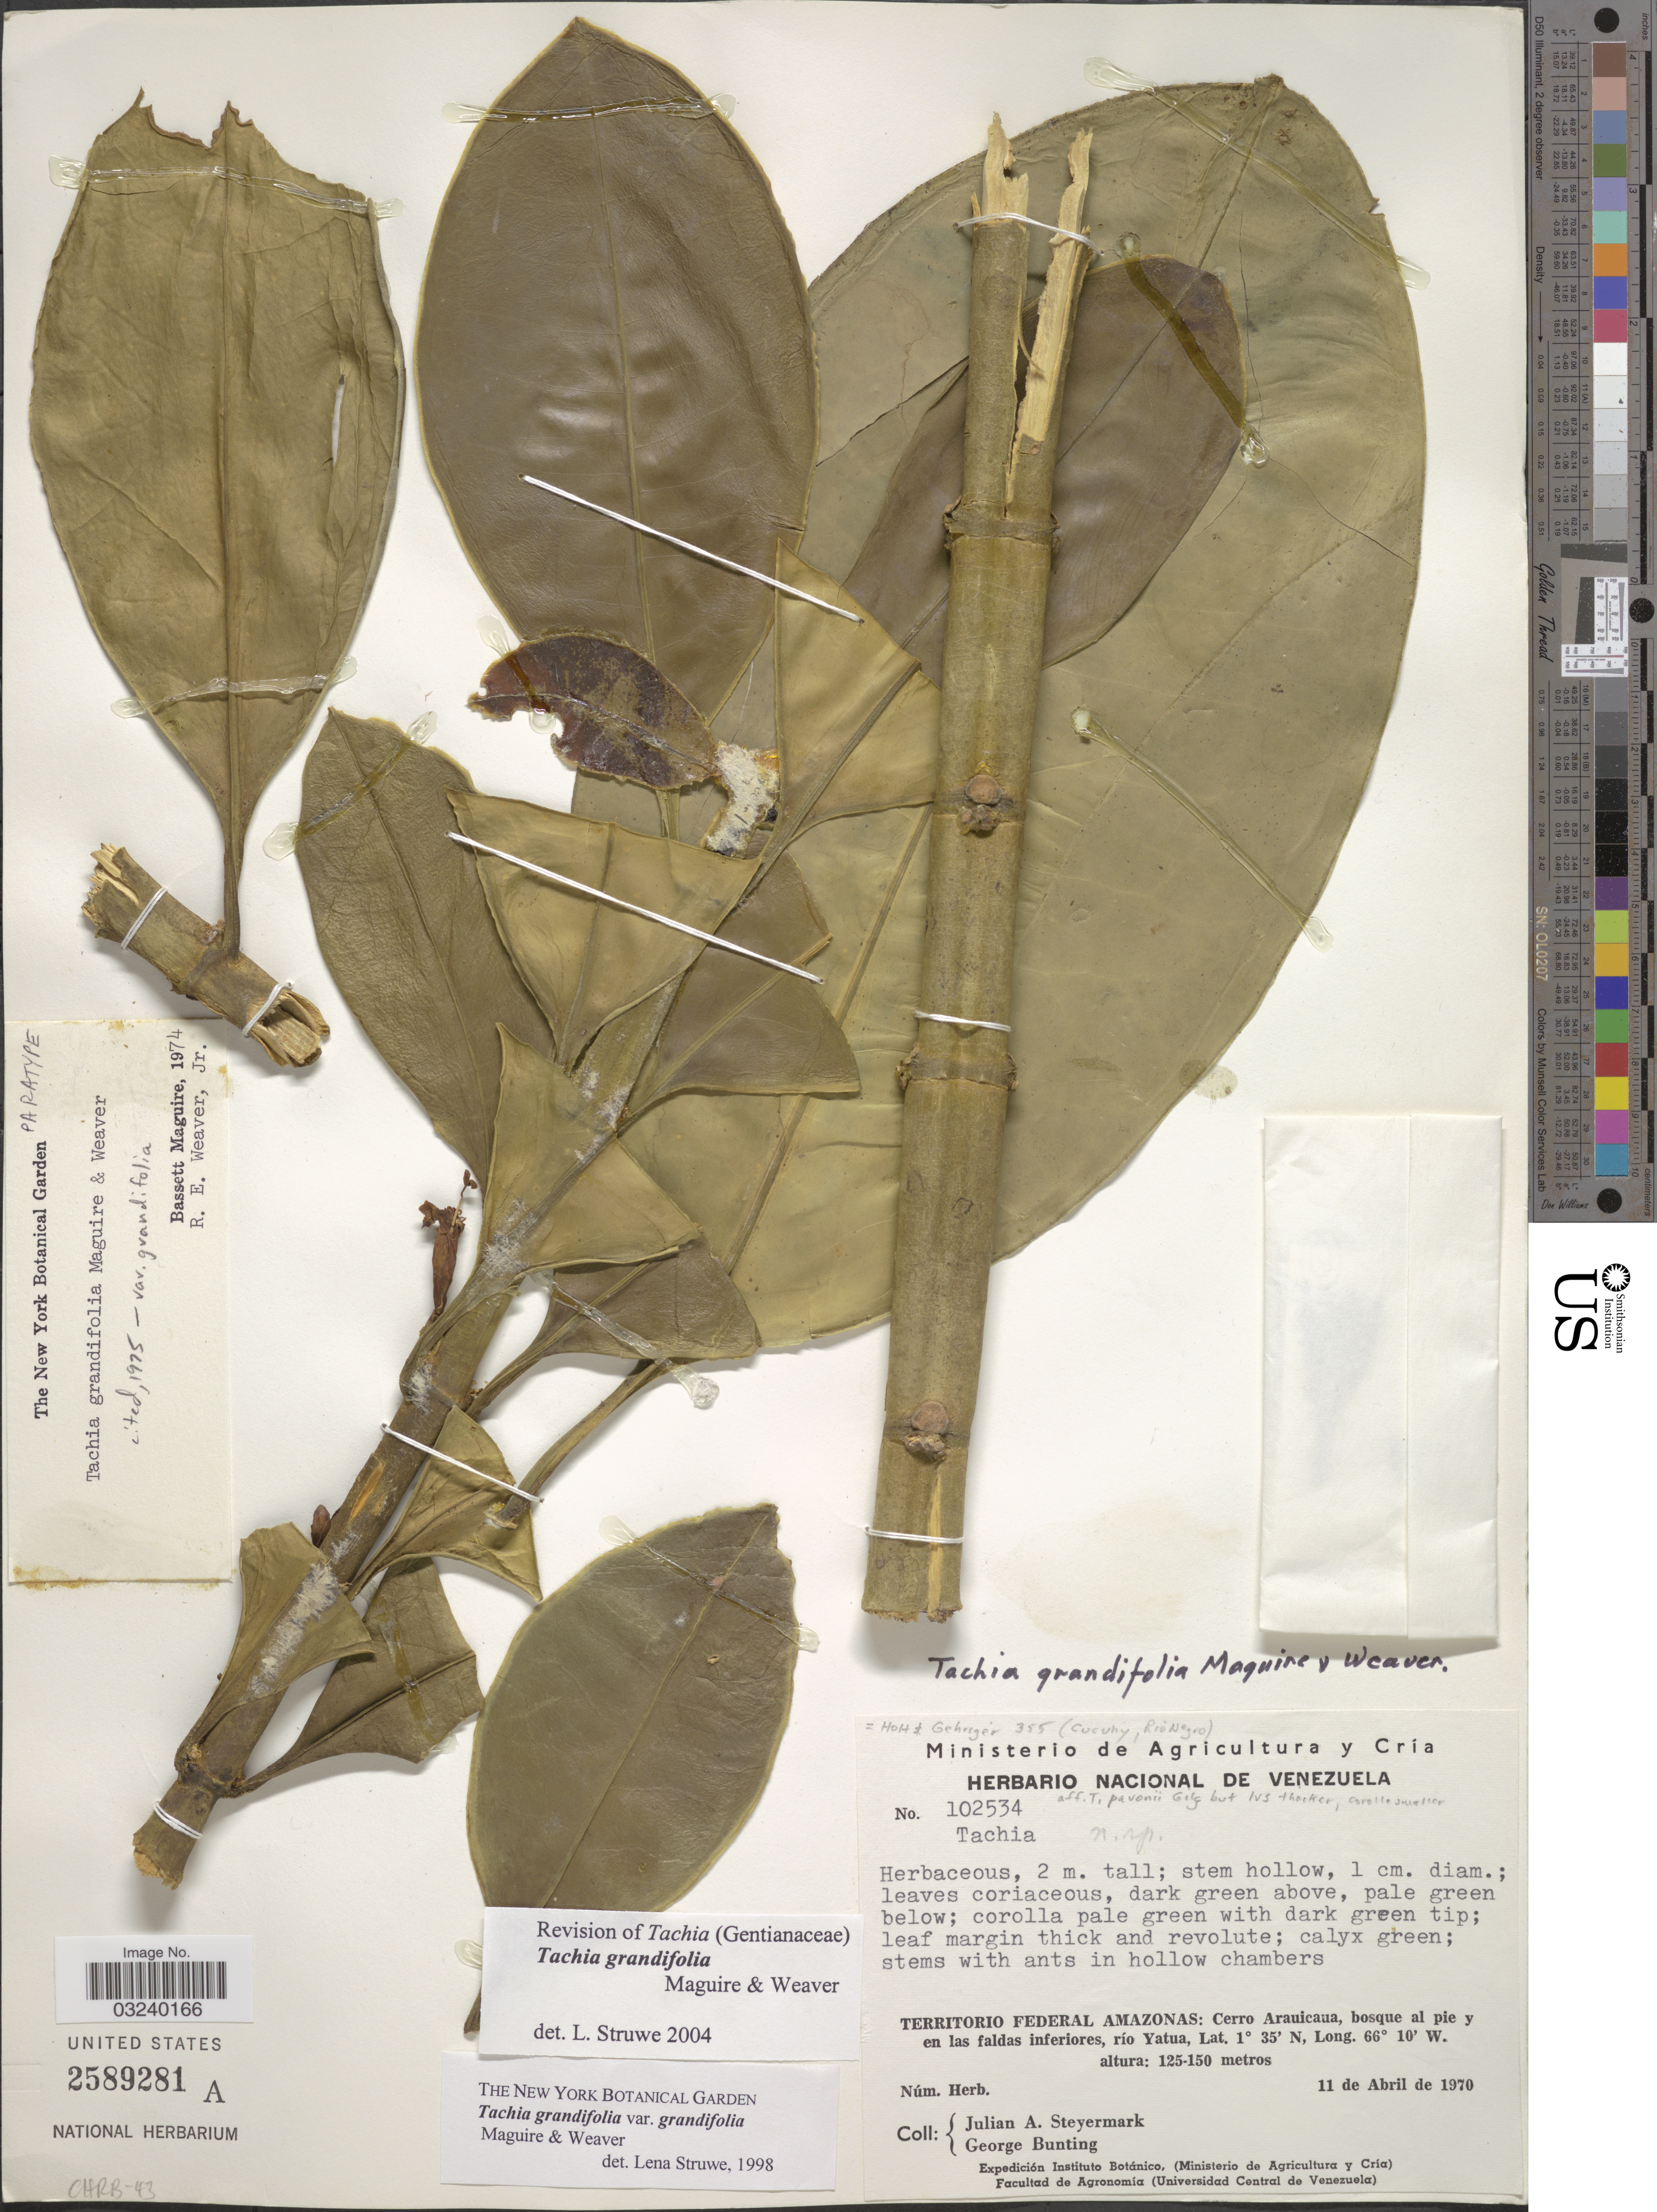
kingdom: Plantae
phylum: Tracheophyta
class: Magnoliopsida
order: Gentianales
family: Gentianaceae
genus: Tachia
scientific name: Tachia grandifolia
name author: Maguire & Weaver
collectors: J. Steyermark & G. S. Bunting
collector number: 102534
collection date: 1970-04-11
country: Venezuela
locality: Territorio Federal Amazonas: Cerro Arauicaua, bosque al pie y en las faldas inferiores, río Yatua.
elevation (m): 125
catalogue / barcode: US 2589281A